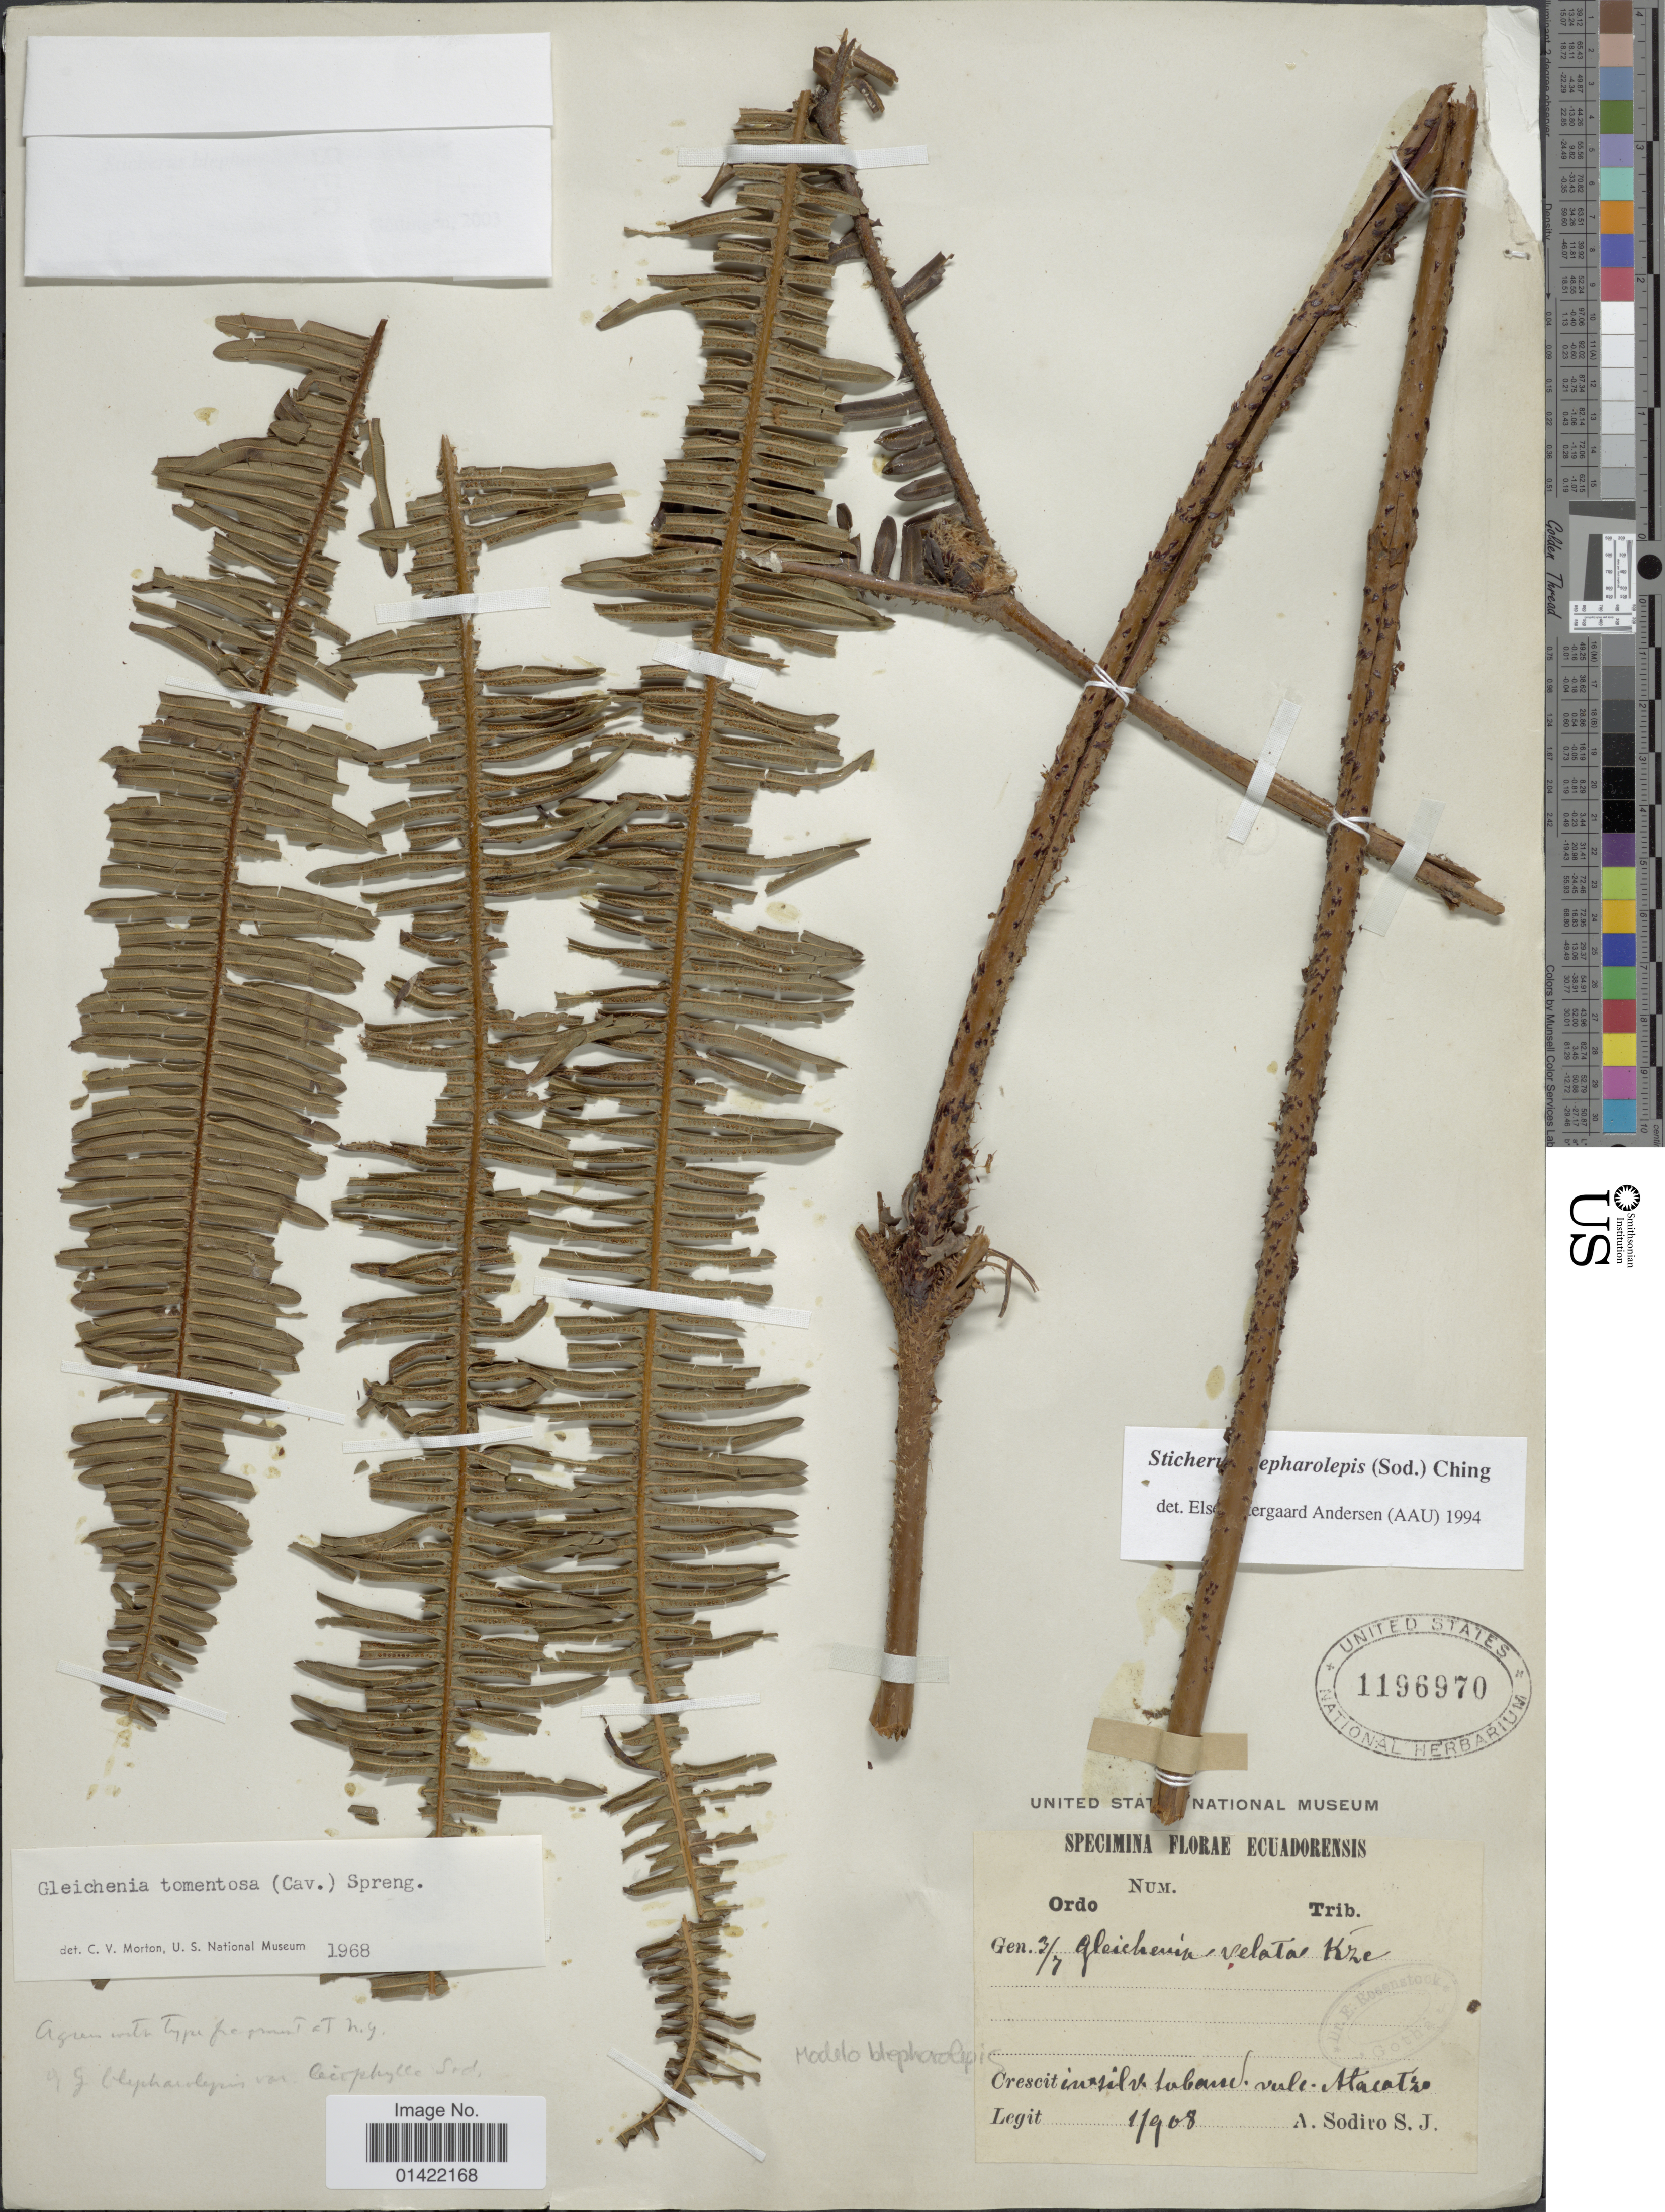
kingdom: Plantae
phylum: Tracheophyta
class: Polypodiopsida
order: Gleicheniales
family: Gleicheniaceae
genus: Sticherus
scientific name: Sticherus blepharolepis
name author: (Sodiro) Ching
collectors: A. Sodiro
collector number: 3/7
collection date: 1908-01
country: Ecuador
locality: Crescit in. silv. suband. vulc. Atacazo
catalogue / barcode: US 1196970